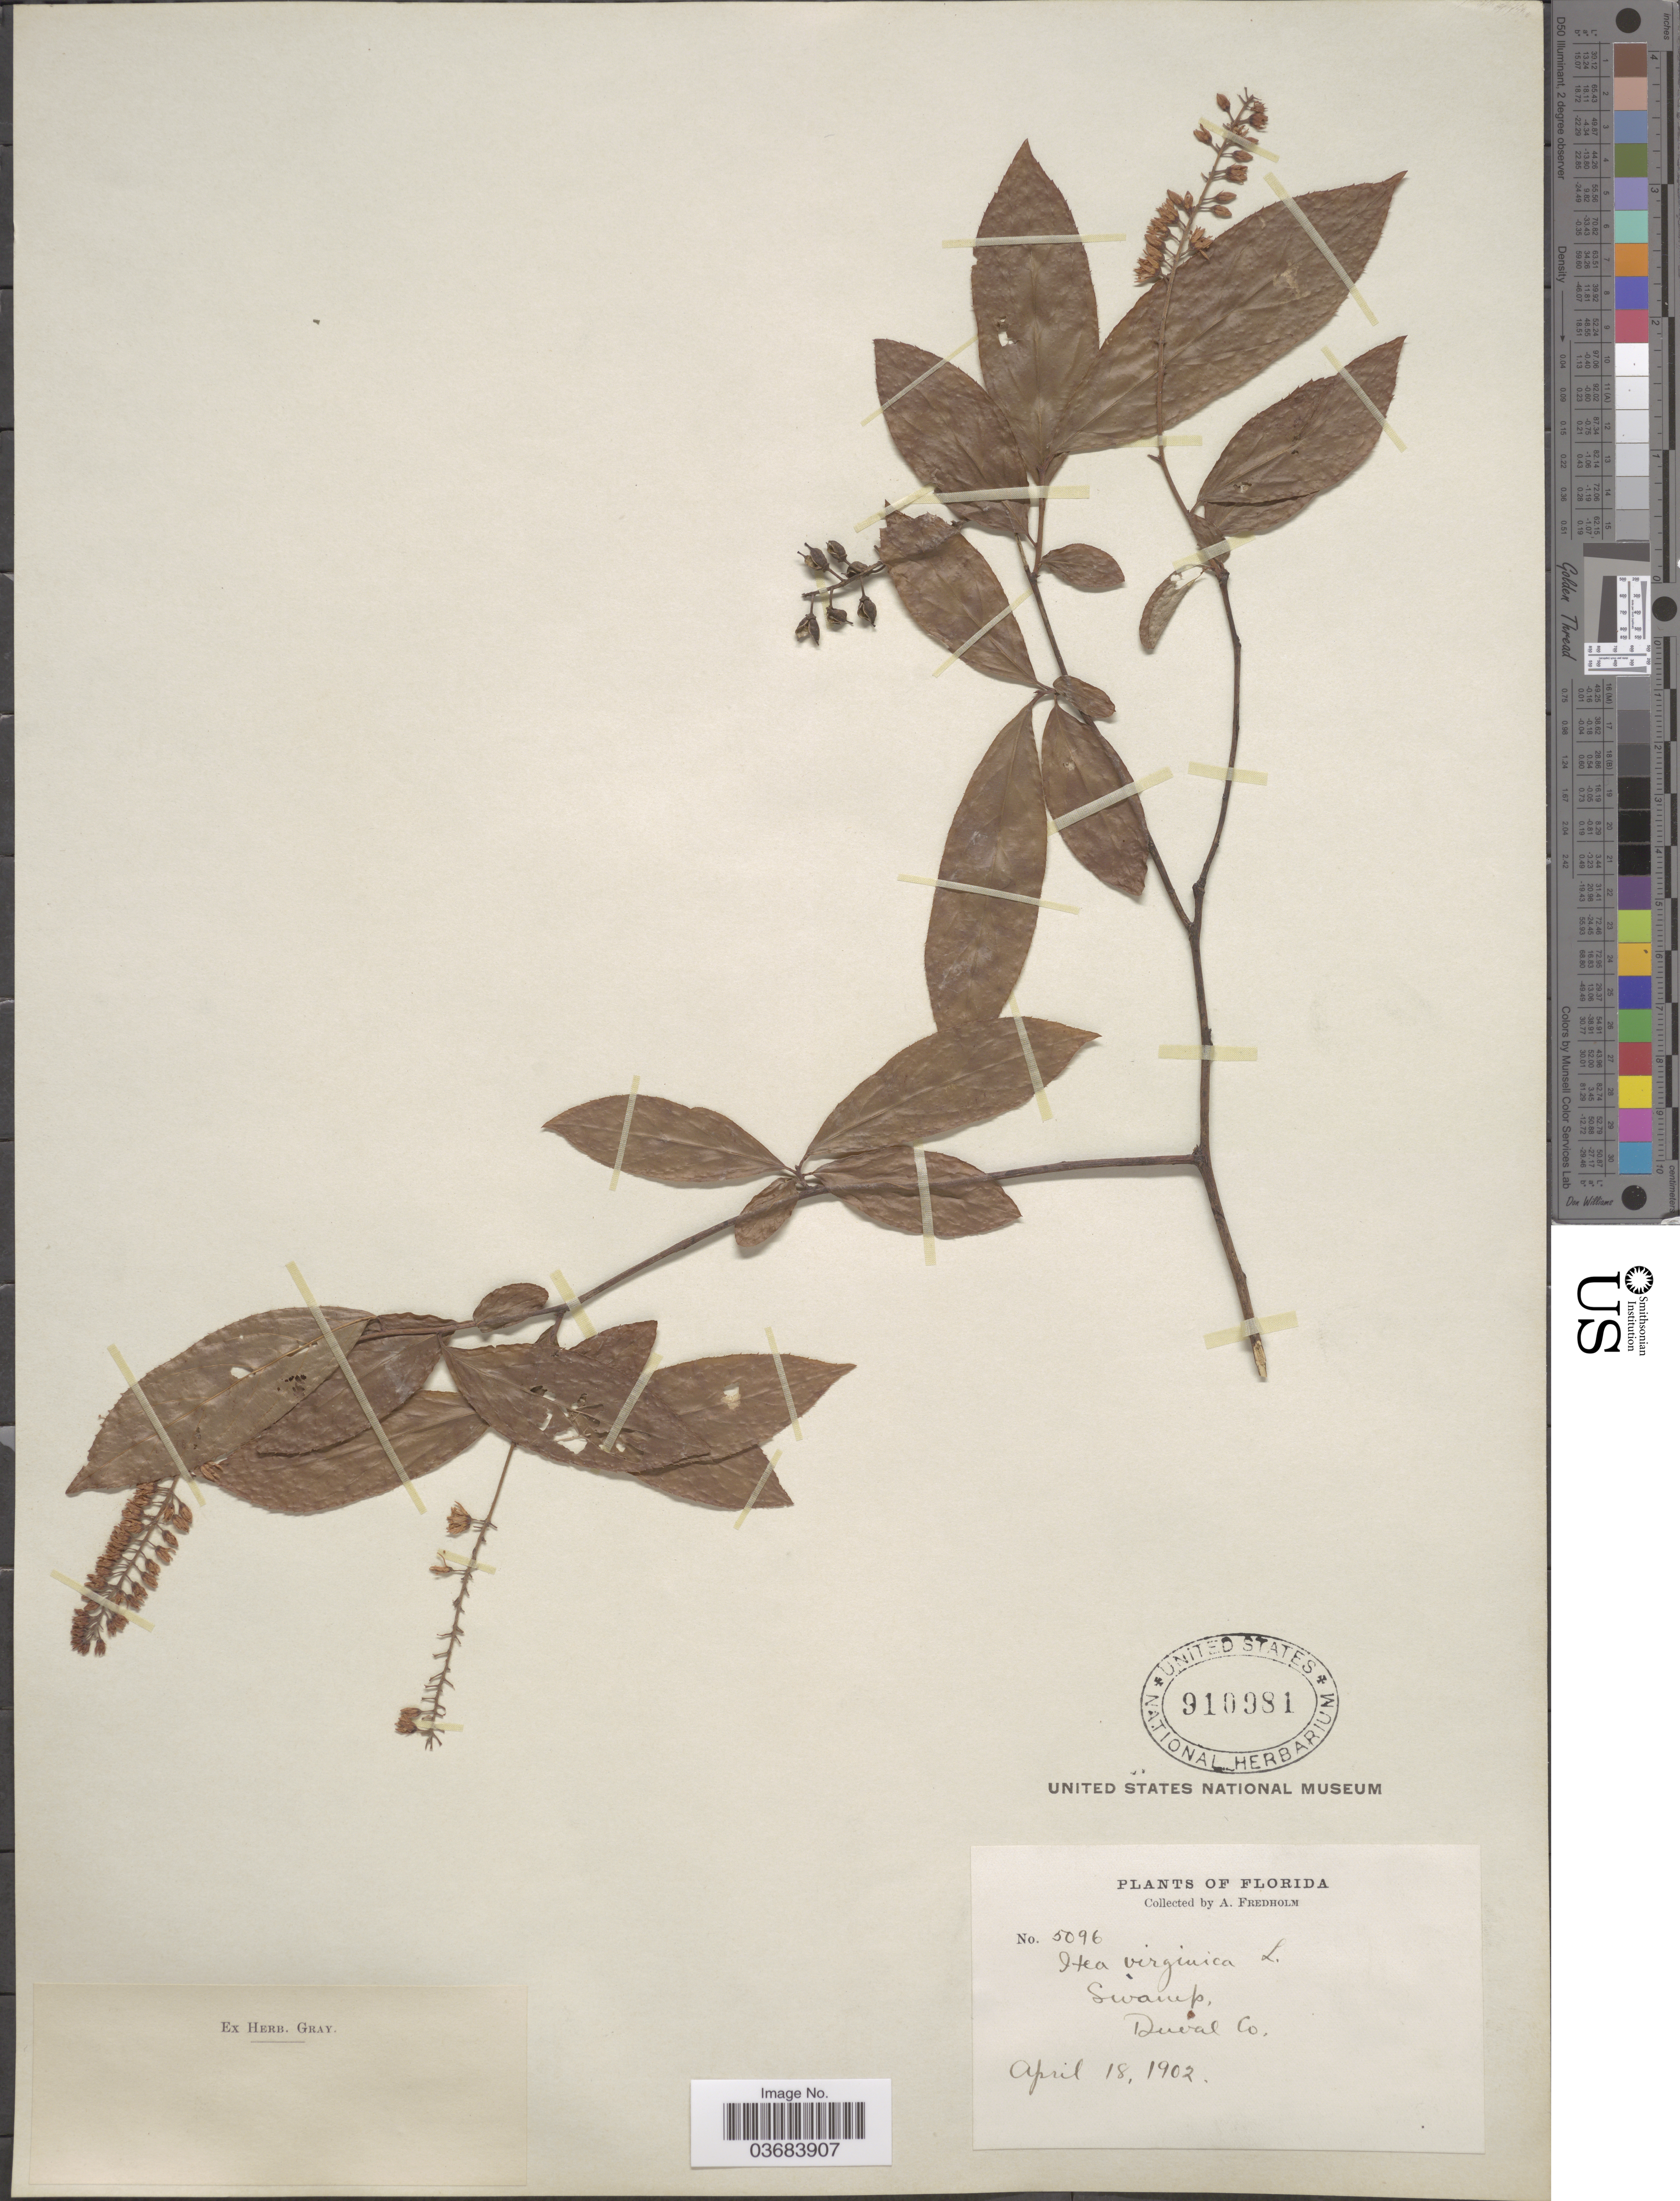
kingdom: Plantae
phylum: Tracheophyta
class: Magnoliopsida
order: Saxifragales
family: Iteaceae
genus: Itea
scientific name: Itea virginica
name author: L.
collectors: A. Fredholm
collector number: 5096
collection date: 1902-04-18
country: United States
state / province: Florida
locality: Swamp, Duval Co.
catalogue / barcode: US 910981